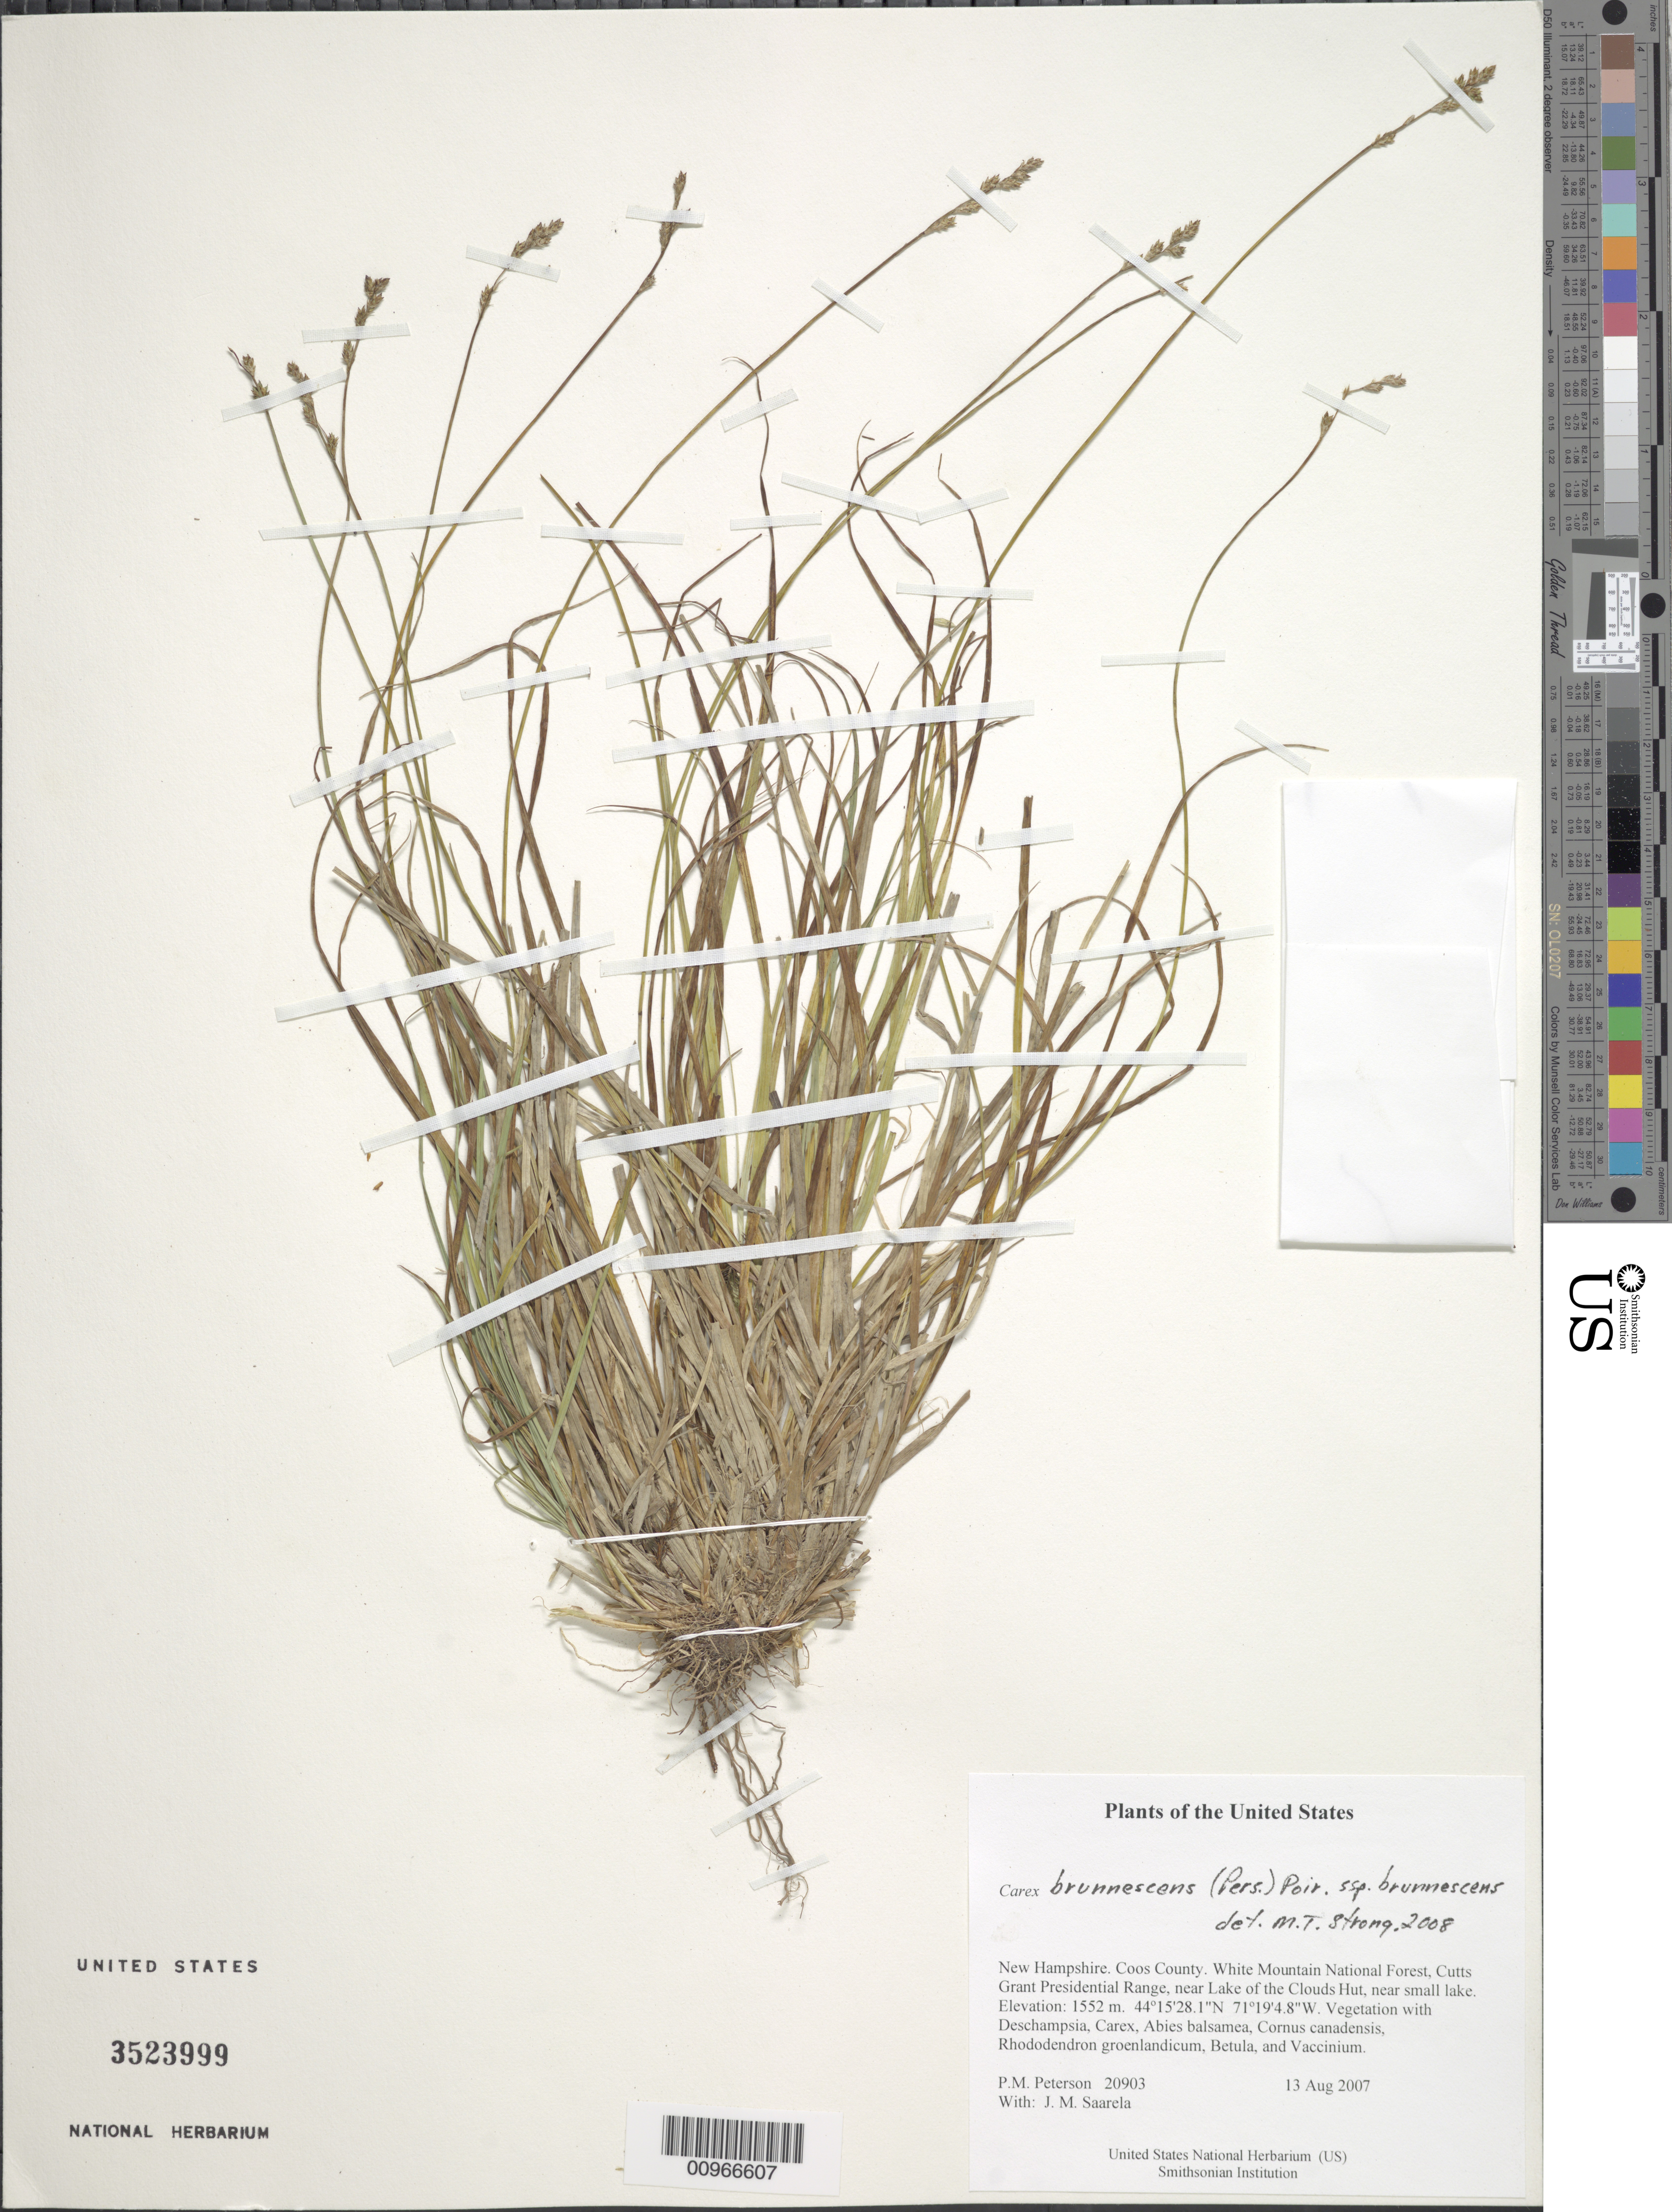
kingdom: Plantae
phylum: Tracheophyta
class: Liliopsida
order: Poales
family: Cyperaceae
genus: Carex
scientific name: Carex canescens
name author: L.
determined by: Strong, M. T., (US), Smithsonian Institution - National Museum of Natural History (UNITED STATES)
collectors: P. M. Peterson & J. Saarela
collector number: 20903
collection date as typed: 13 Aug 2007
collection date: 2007-08-13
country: United States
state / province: New Hampshire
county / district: Coos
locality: White Mountain National Forest, Cutts Grant Presidential Range, near Lake of the Clouds Hut, near small lake.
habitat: Vegetation with Deschampsia, Carex, Abies balsamea, Cornus canadensis, Rhododendron groenlandicum, Betula, and Vaccinium.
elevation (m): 1552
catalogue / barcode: US 3523999